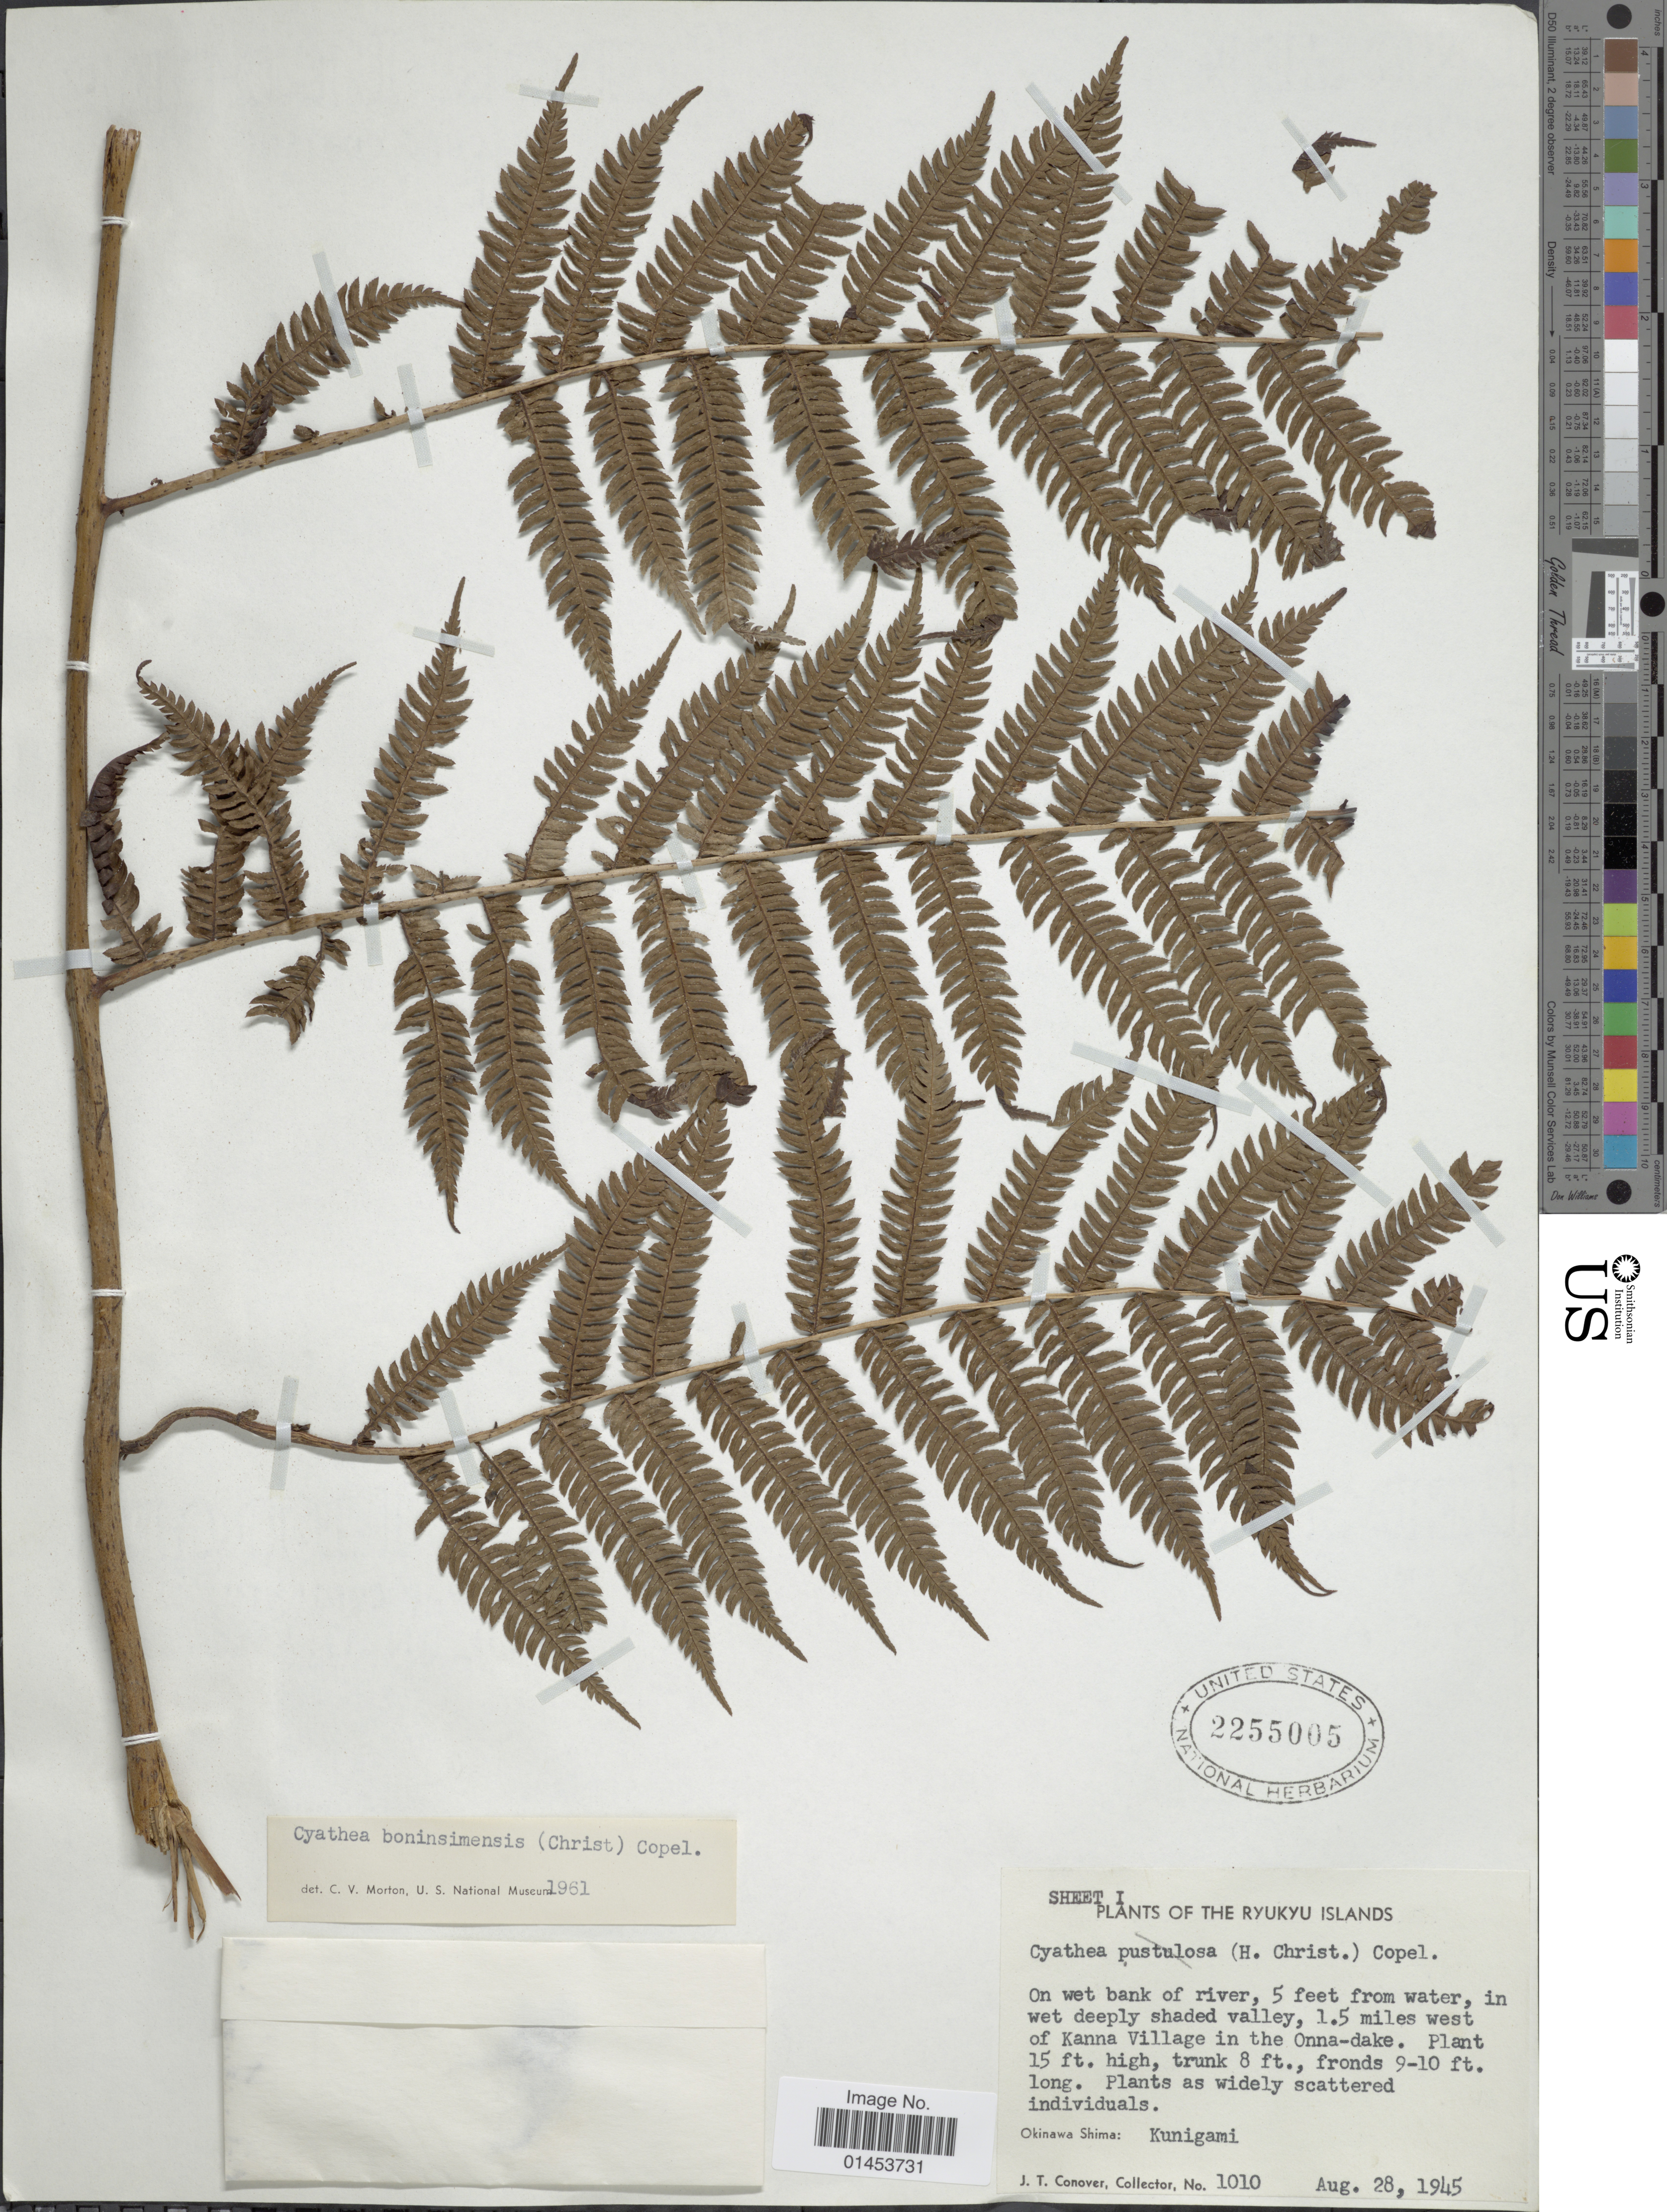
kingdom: Plantae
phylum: Tracheophyta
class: Polypodiopsida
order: Cyatheales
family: Cyatheaceae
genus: Cyathea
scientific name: Cyathea spinulosa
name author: Wall. ex Hook.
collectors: J. T. Conover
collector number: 1010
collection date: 1945-08-28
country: Japan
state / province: Okinawa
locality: Ryukyu Islands, Okinawa Shima: Kunigami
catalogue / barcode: US 2255005